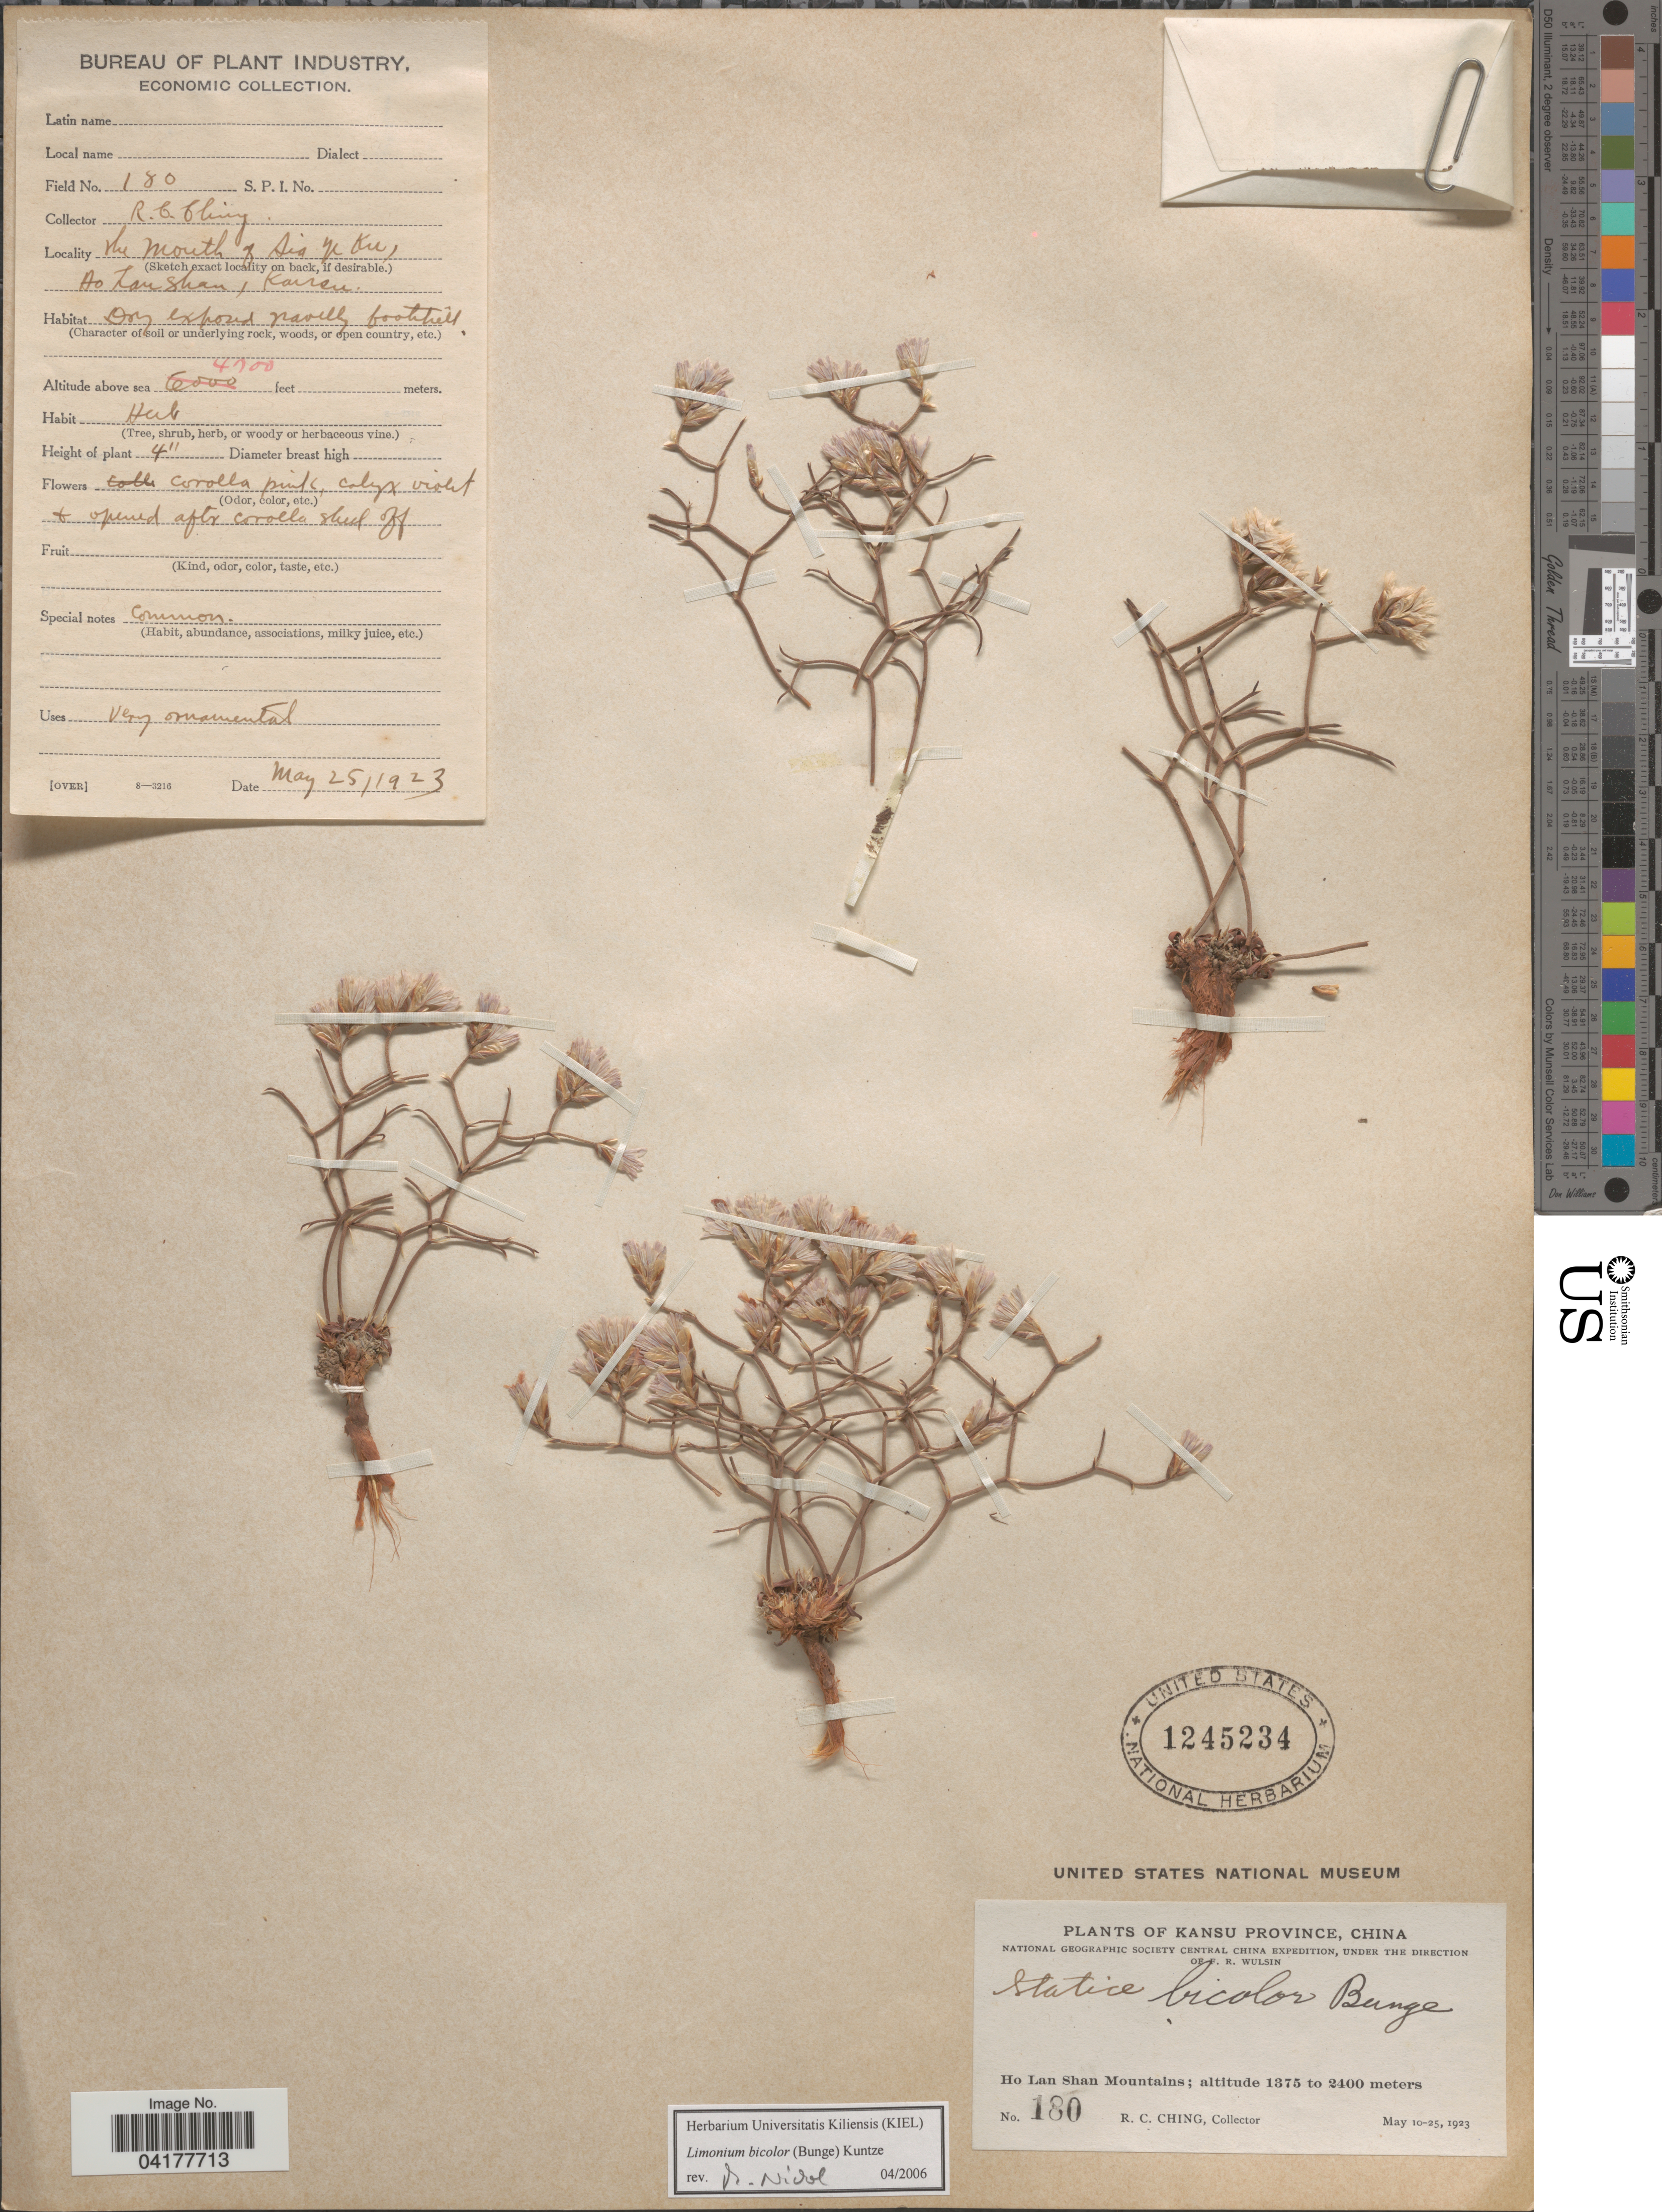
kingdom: Plantae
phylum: Tracheophyta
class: Magnoliopsida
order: Caryophyllales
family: Plumbaginaceae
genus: Limonium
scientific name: Limonium bicolor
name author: (Bunge) Kuntze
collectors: R. C. Ching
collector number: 180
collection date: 1923-05-10/1923-05-25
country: China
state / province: Gansu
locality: Kansu Province. National Geographic Society Central China Expedition. Ho Lan Shan Mountains. In [interpreted] mouth of Sia Ye Ku, Ho Lan Shan.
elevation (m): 1433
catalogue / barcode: US 1245234